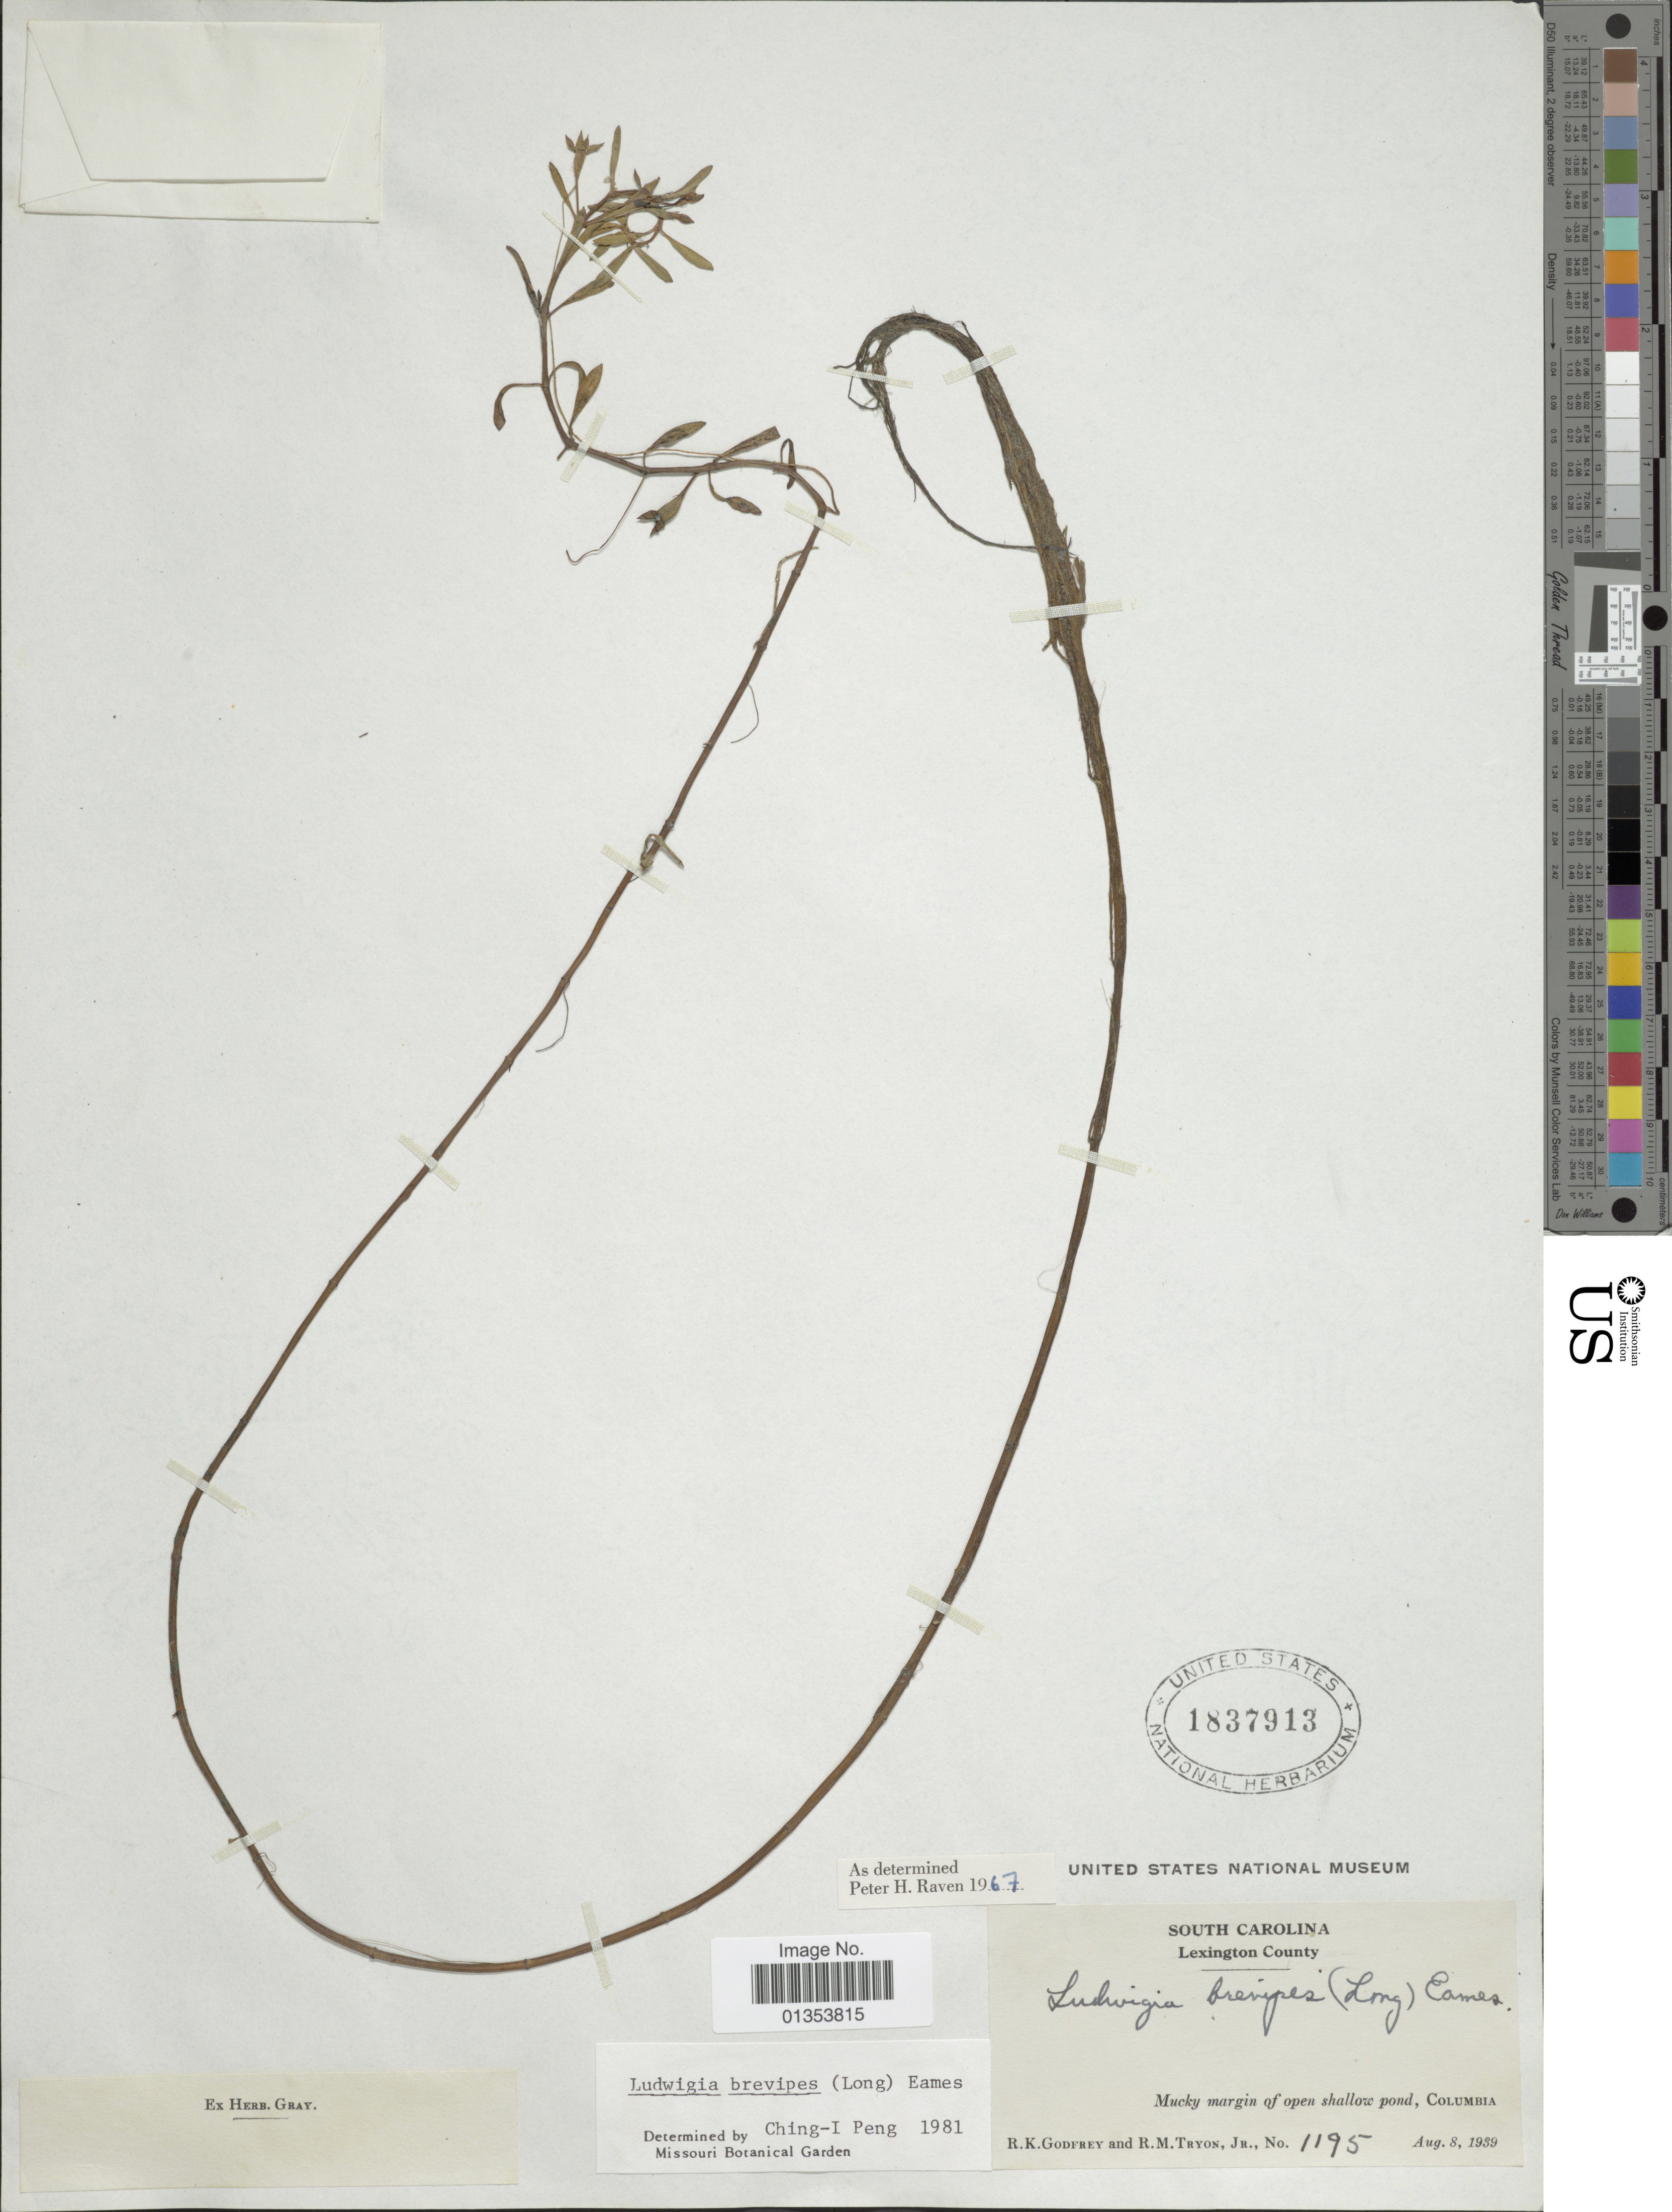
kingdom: Plantae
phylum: Tracheophyta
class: Magnoliopsida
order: Myrtales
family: Onagraceae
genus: Ludwigia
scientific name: Ludwigia brevipes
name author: (Long) Eames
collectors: R. K. Godfrey & R. M. Tryon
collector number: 1195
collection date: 1939-08-08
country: United States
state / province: South Carolina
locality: Lexington County, Mucky margin of open shallow pond, Columbia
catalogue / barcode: US 1837913